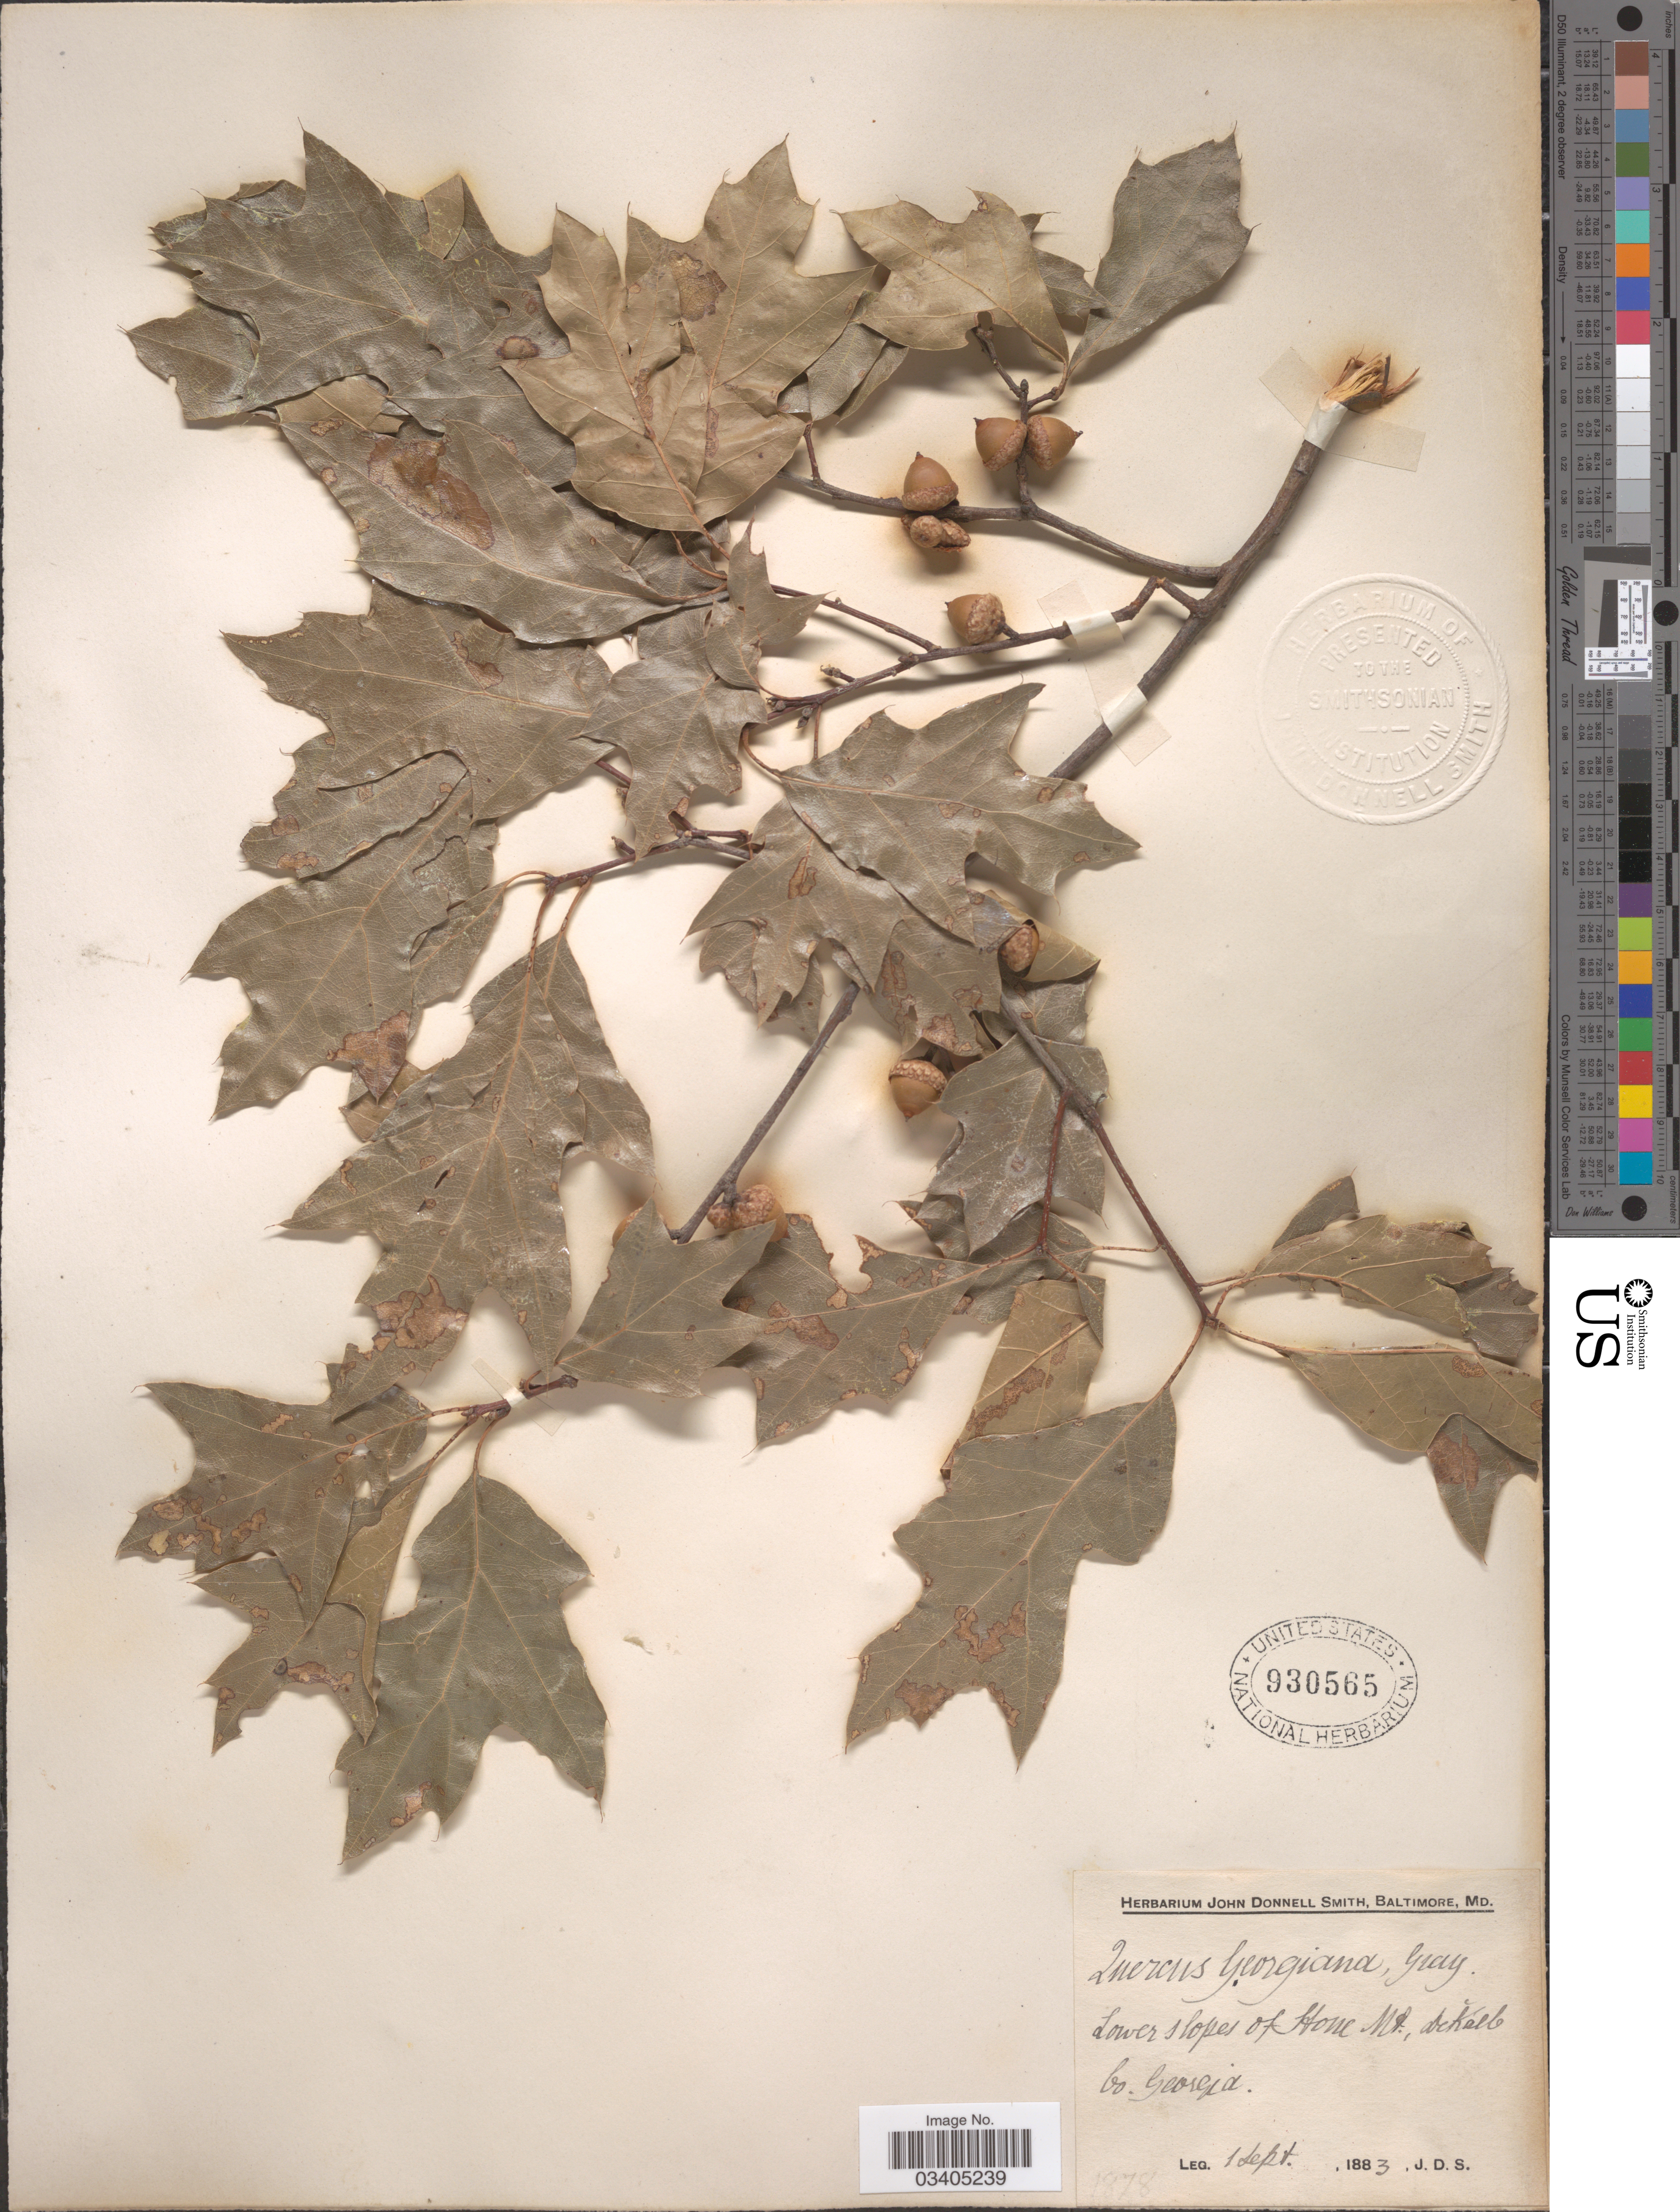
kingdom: Plantae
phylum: Tracheophyta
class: Magnoliopsida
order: Fagales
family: Fagaceae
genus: Quercus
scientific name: Quercus georgiana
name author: M.A. Curtis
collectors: J. Donnell Smith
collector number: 1878*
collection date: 1883-09-01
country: United States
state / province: Georgia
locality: Lower slopes of Stone Mt., de Kalb Co.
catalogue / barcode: US 930565